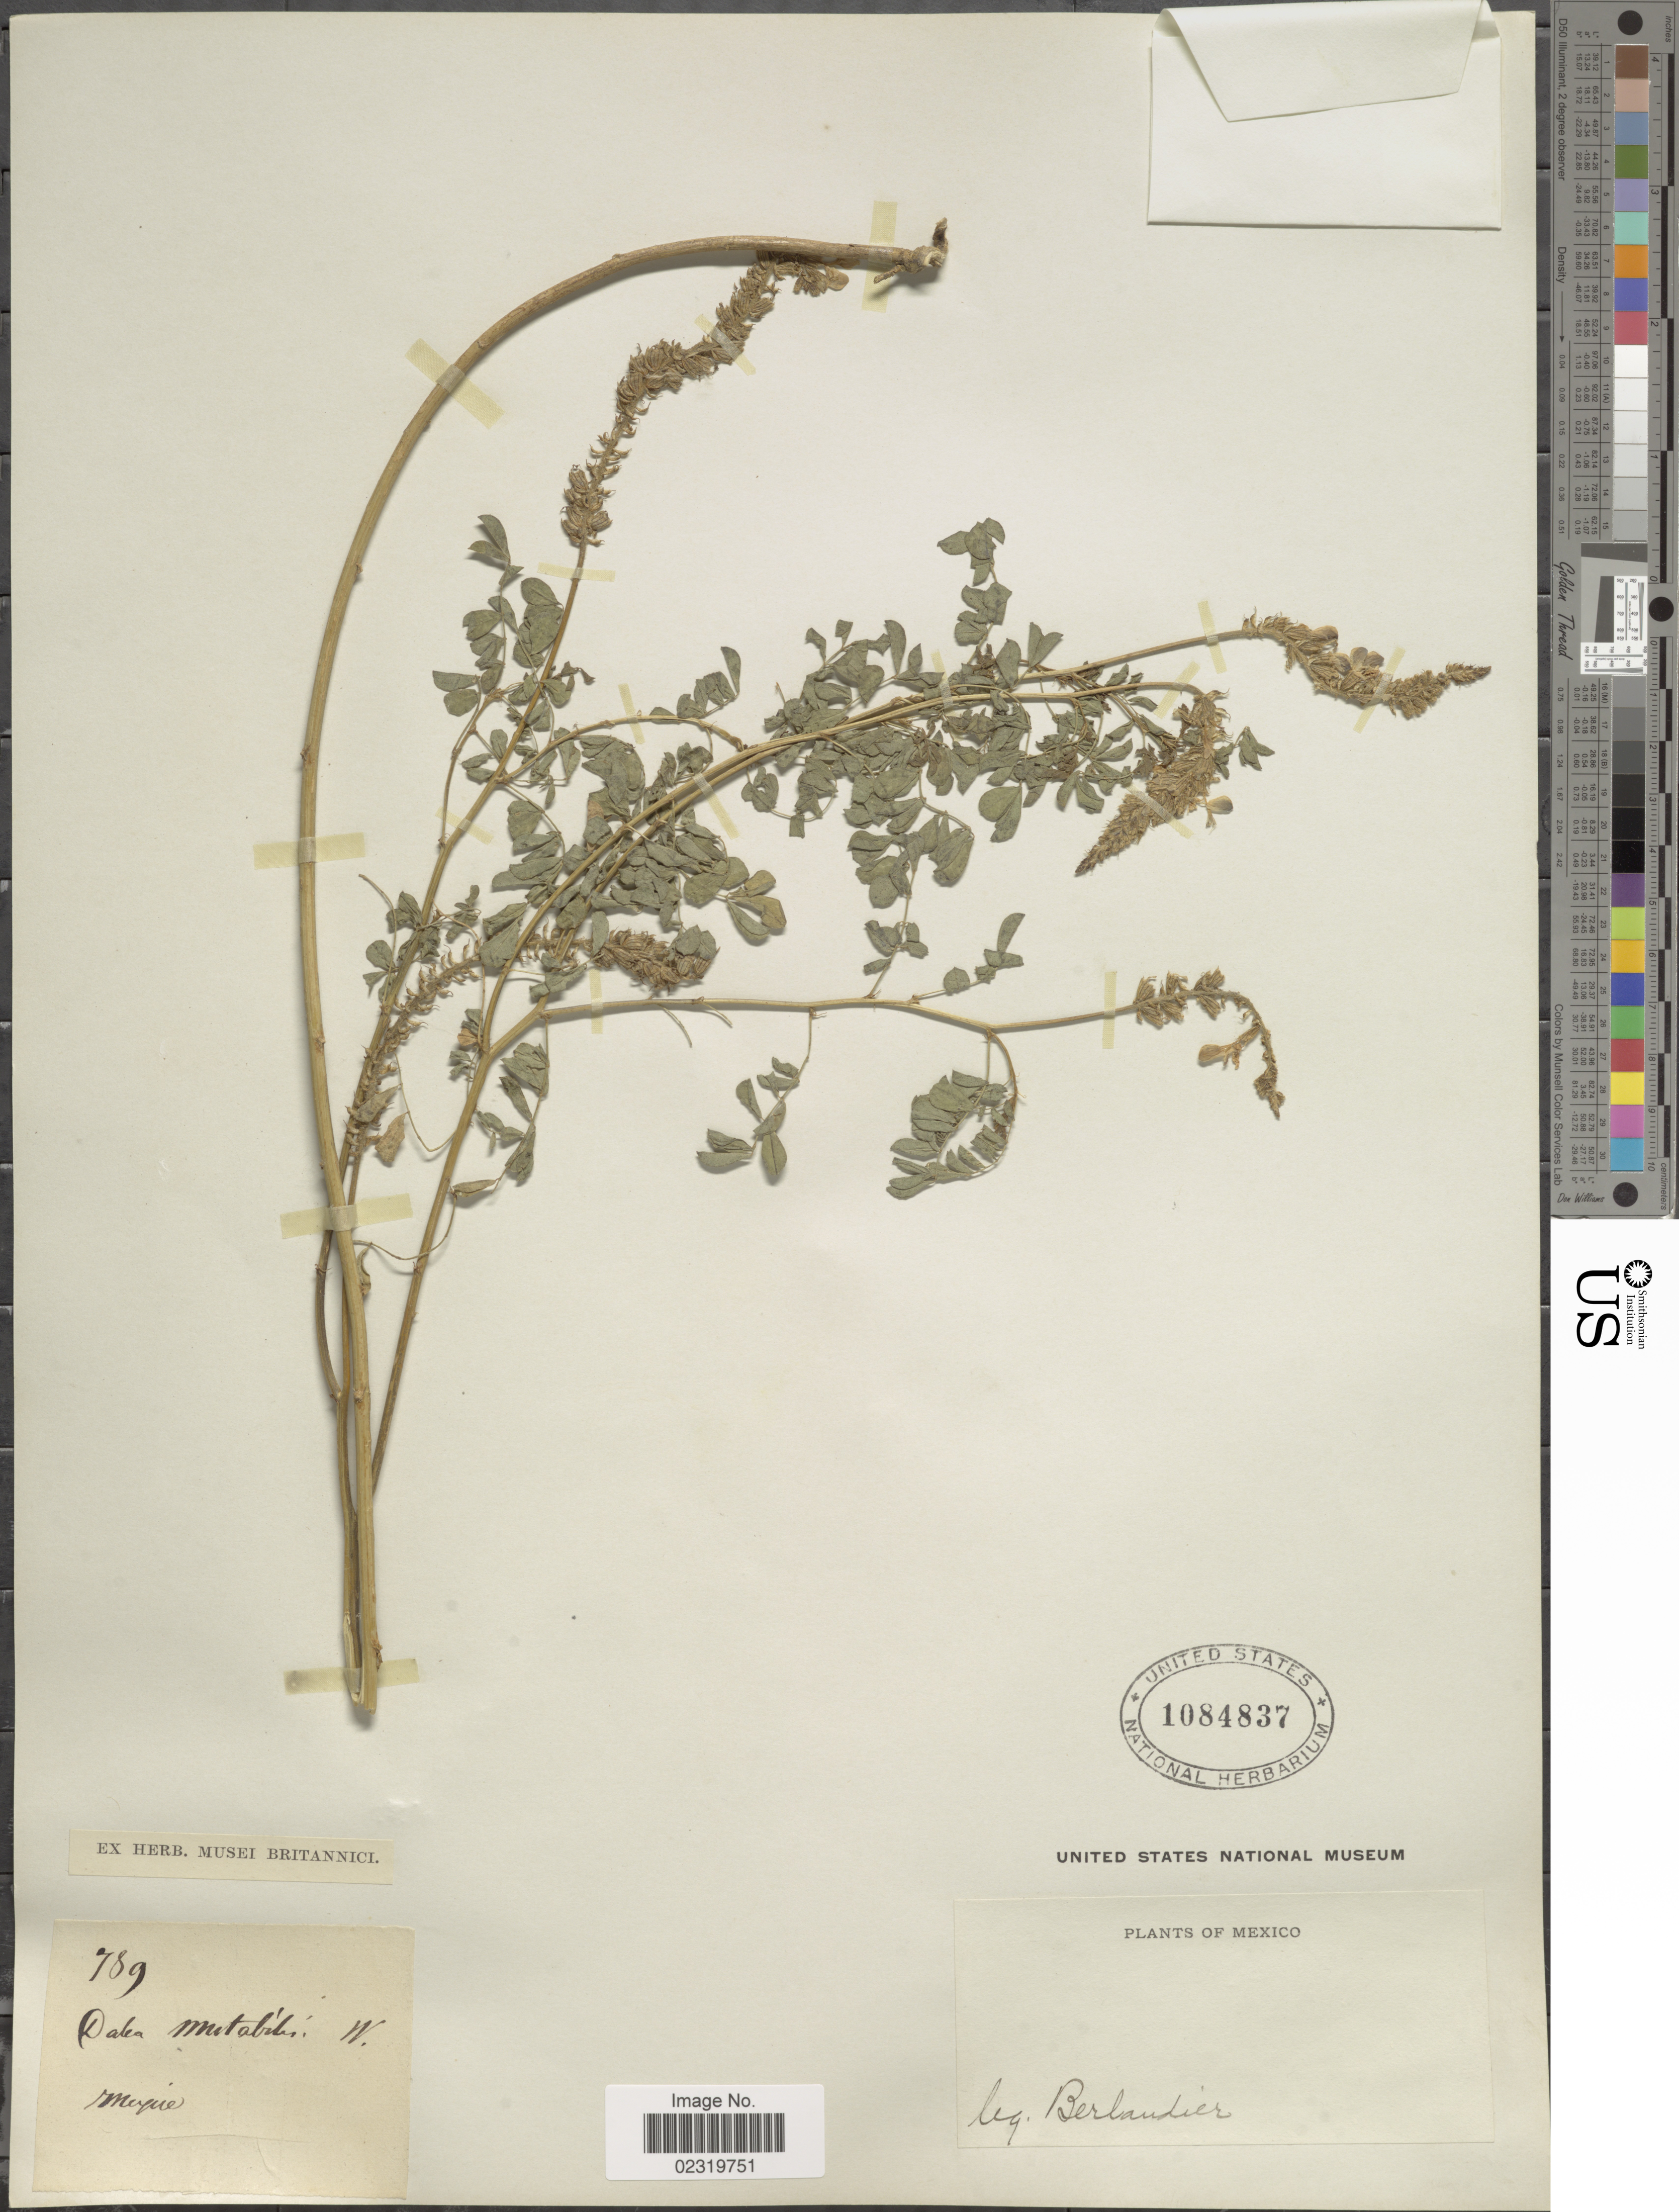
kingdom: Plantae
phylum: Tracheophyta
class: Magnoliopsida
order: Fabales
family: Fabaceae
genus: Dalea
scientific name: Dalea obovatifolia var. obovatifolia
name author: Ortega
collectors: J. L. Berlandier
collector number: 789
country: Mexico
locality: Mexique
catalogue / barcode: US 1084837